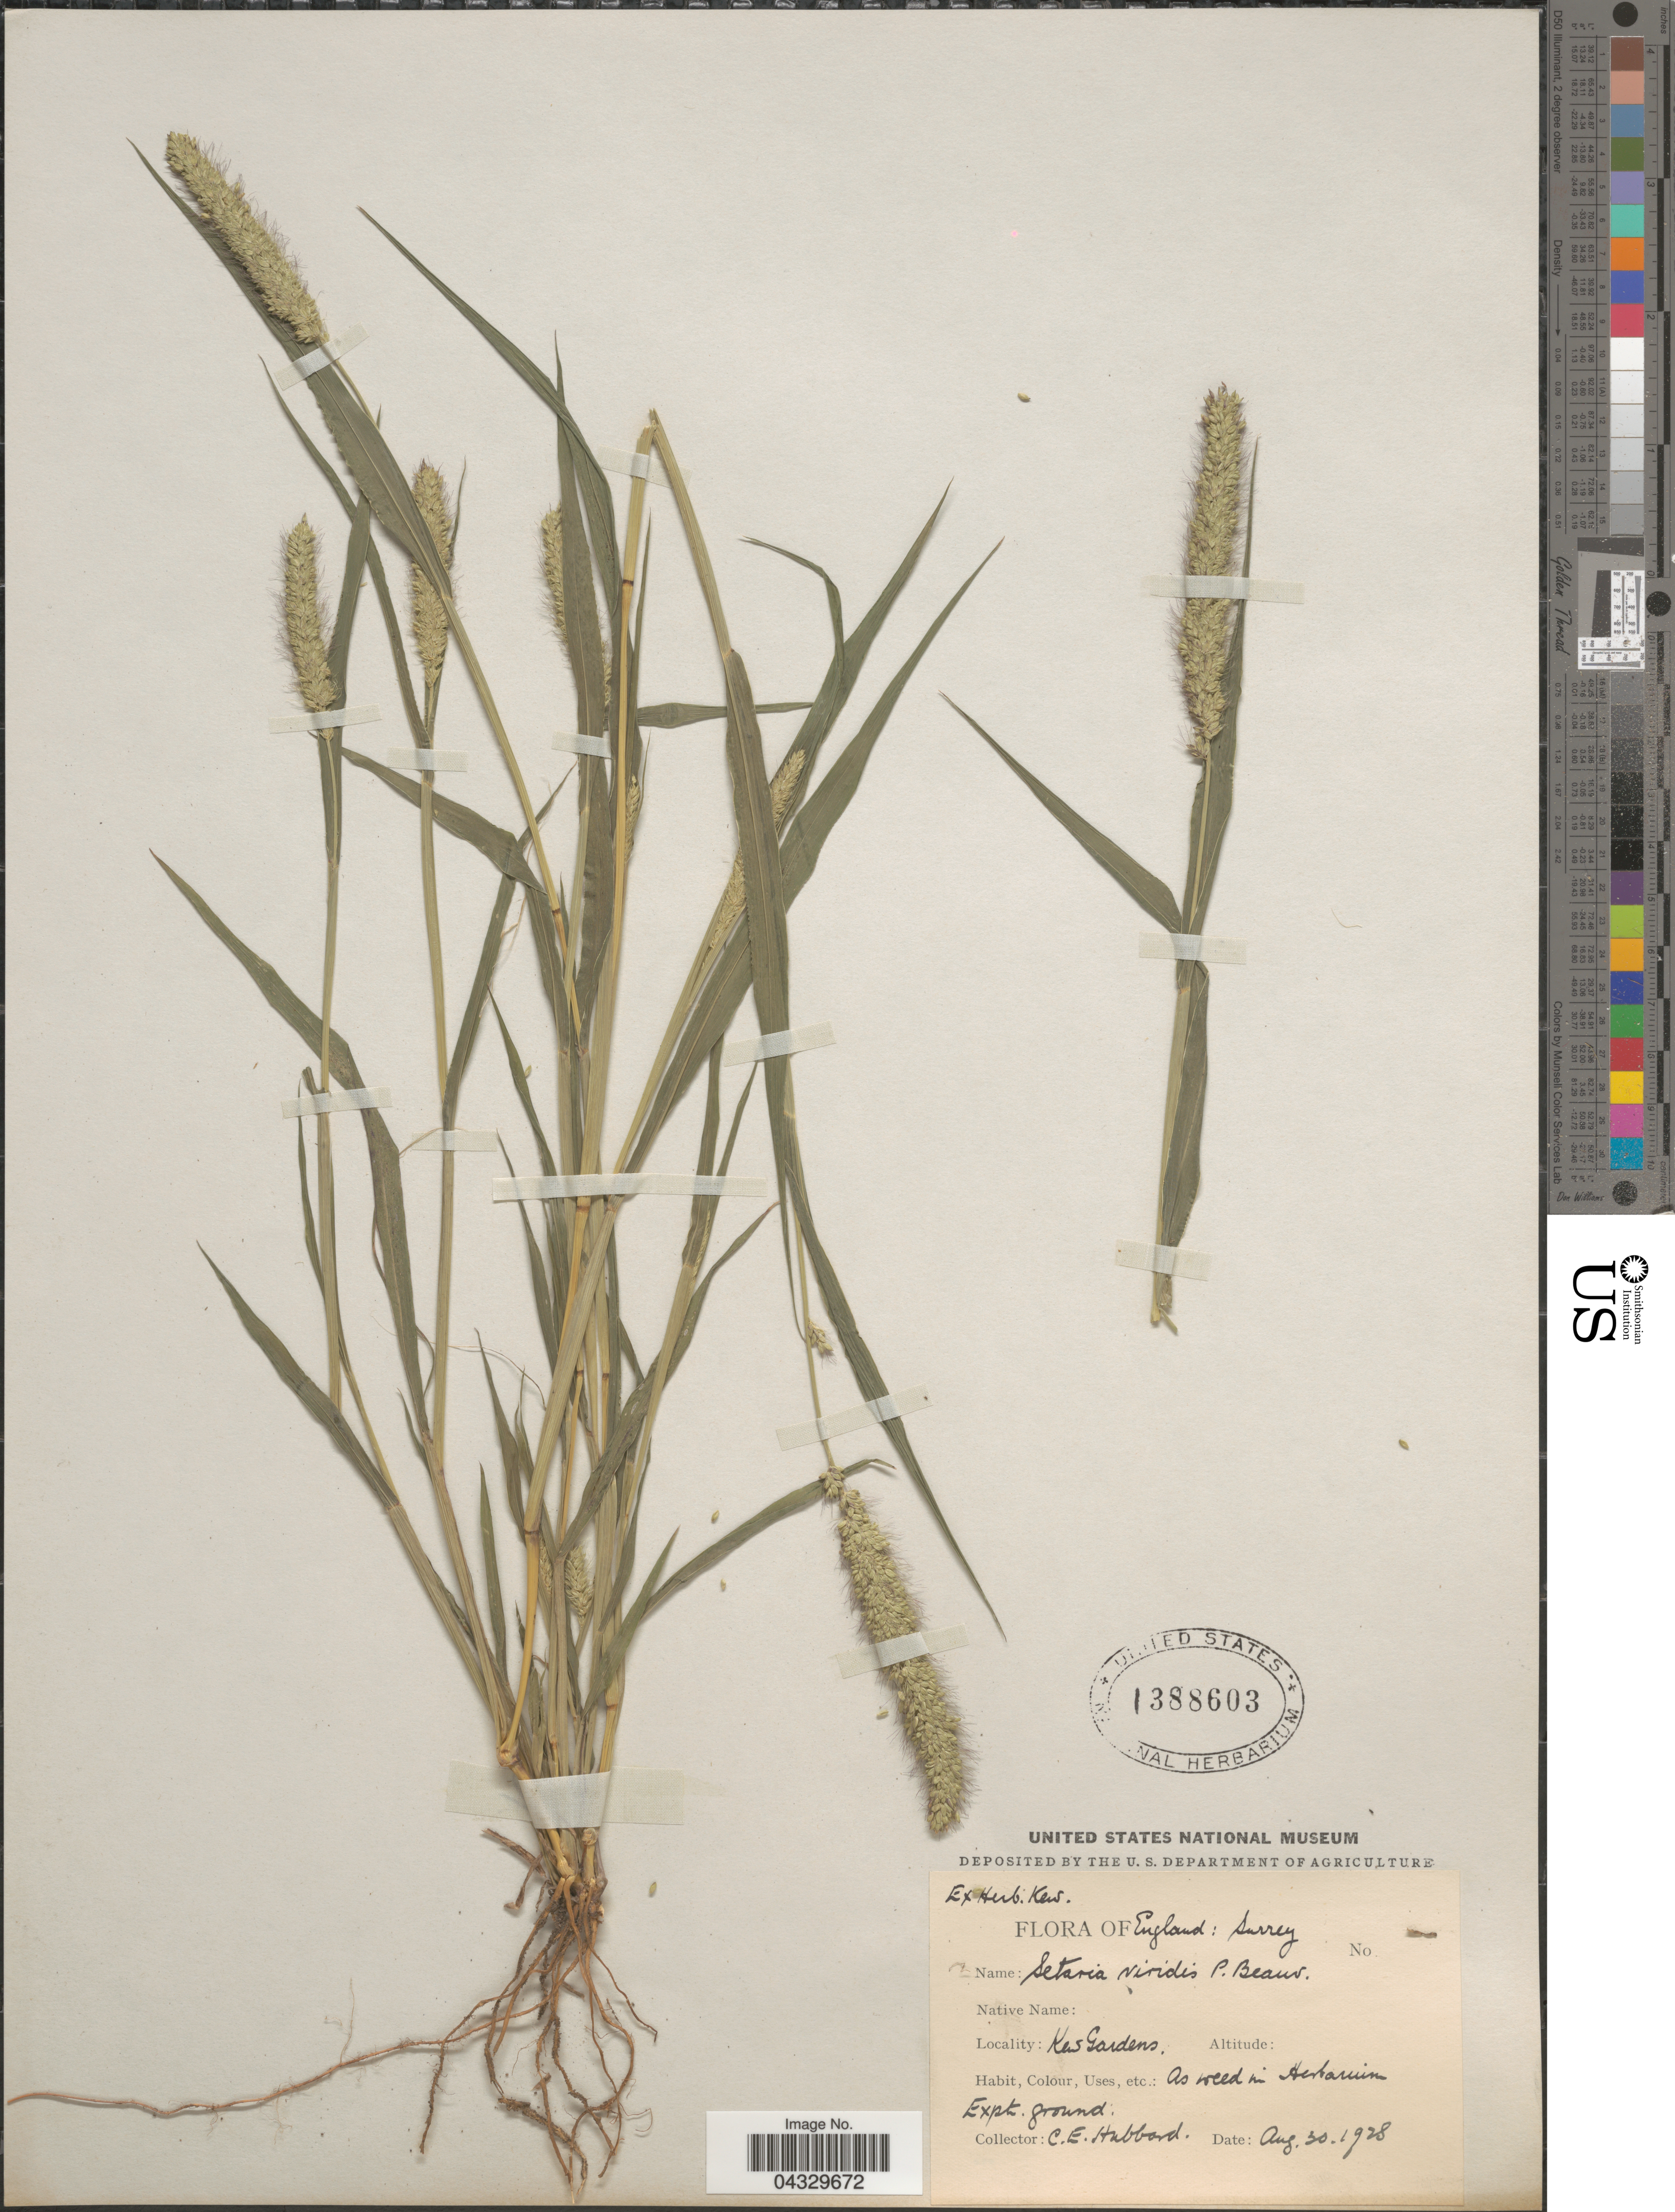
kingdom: Plantae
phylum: Tracheophyta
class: Liliopsida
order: Poales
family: Poaceae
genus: Setaria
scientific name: Setaria viridis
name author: (L.) P. Beauv.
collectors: C. E. Hubbard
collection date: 1928-08-30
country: United Kingdom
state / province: England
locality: Surrey. Kew Gardens.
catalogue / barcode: US 1388603